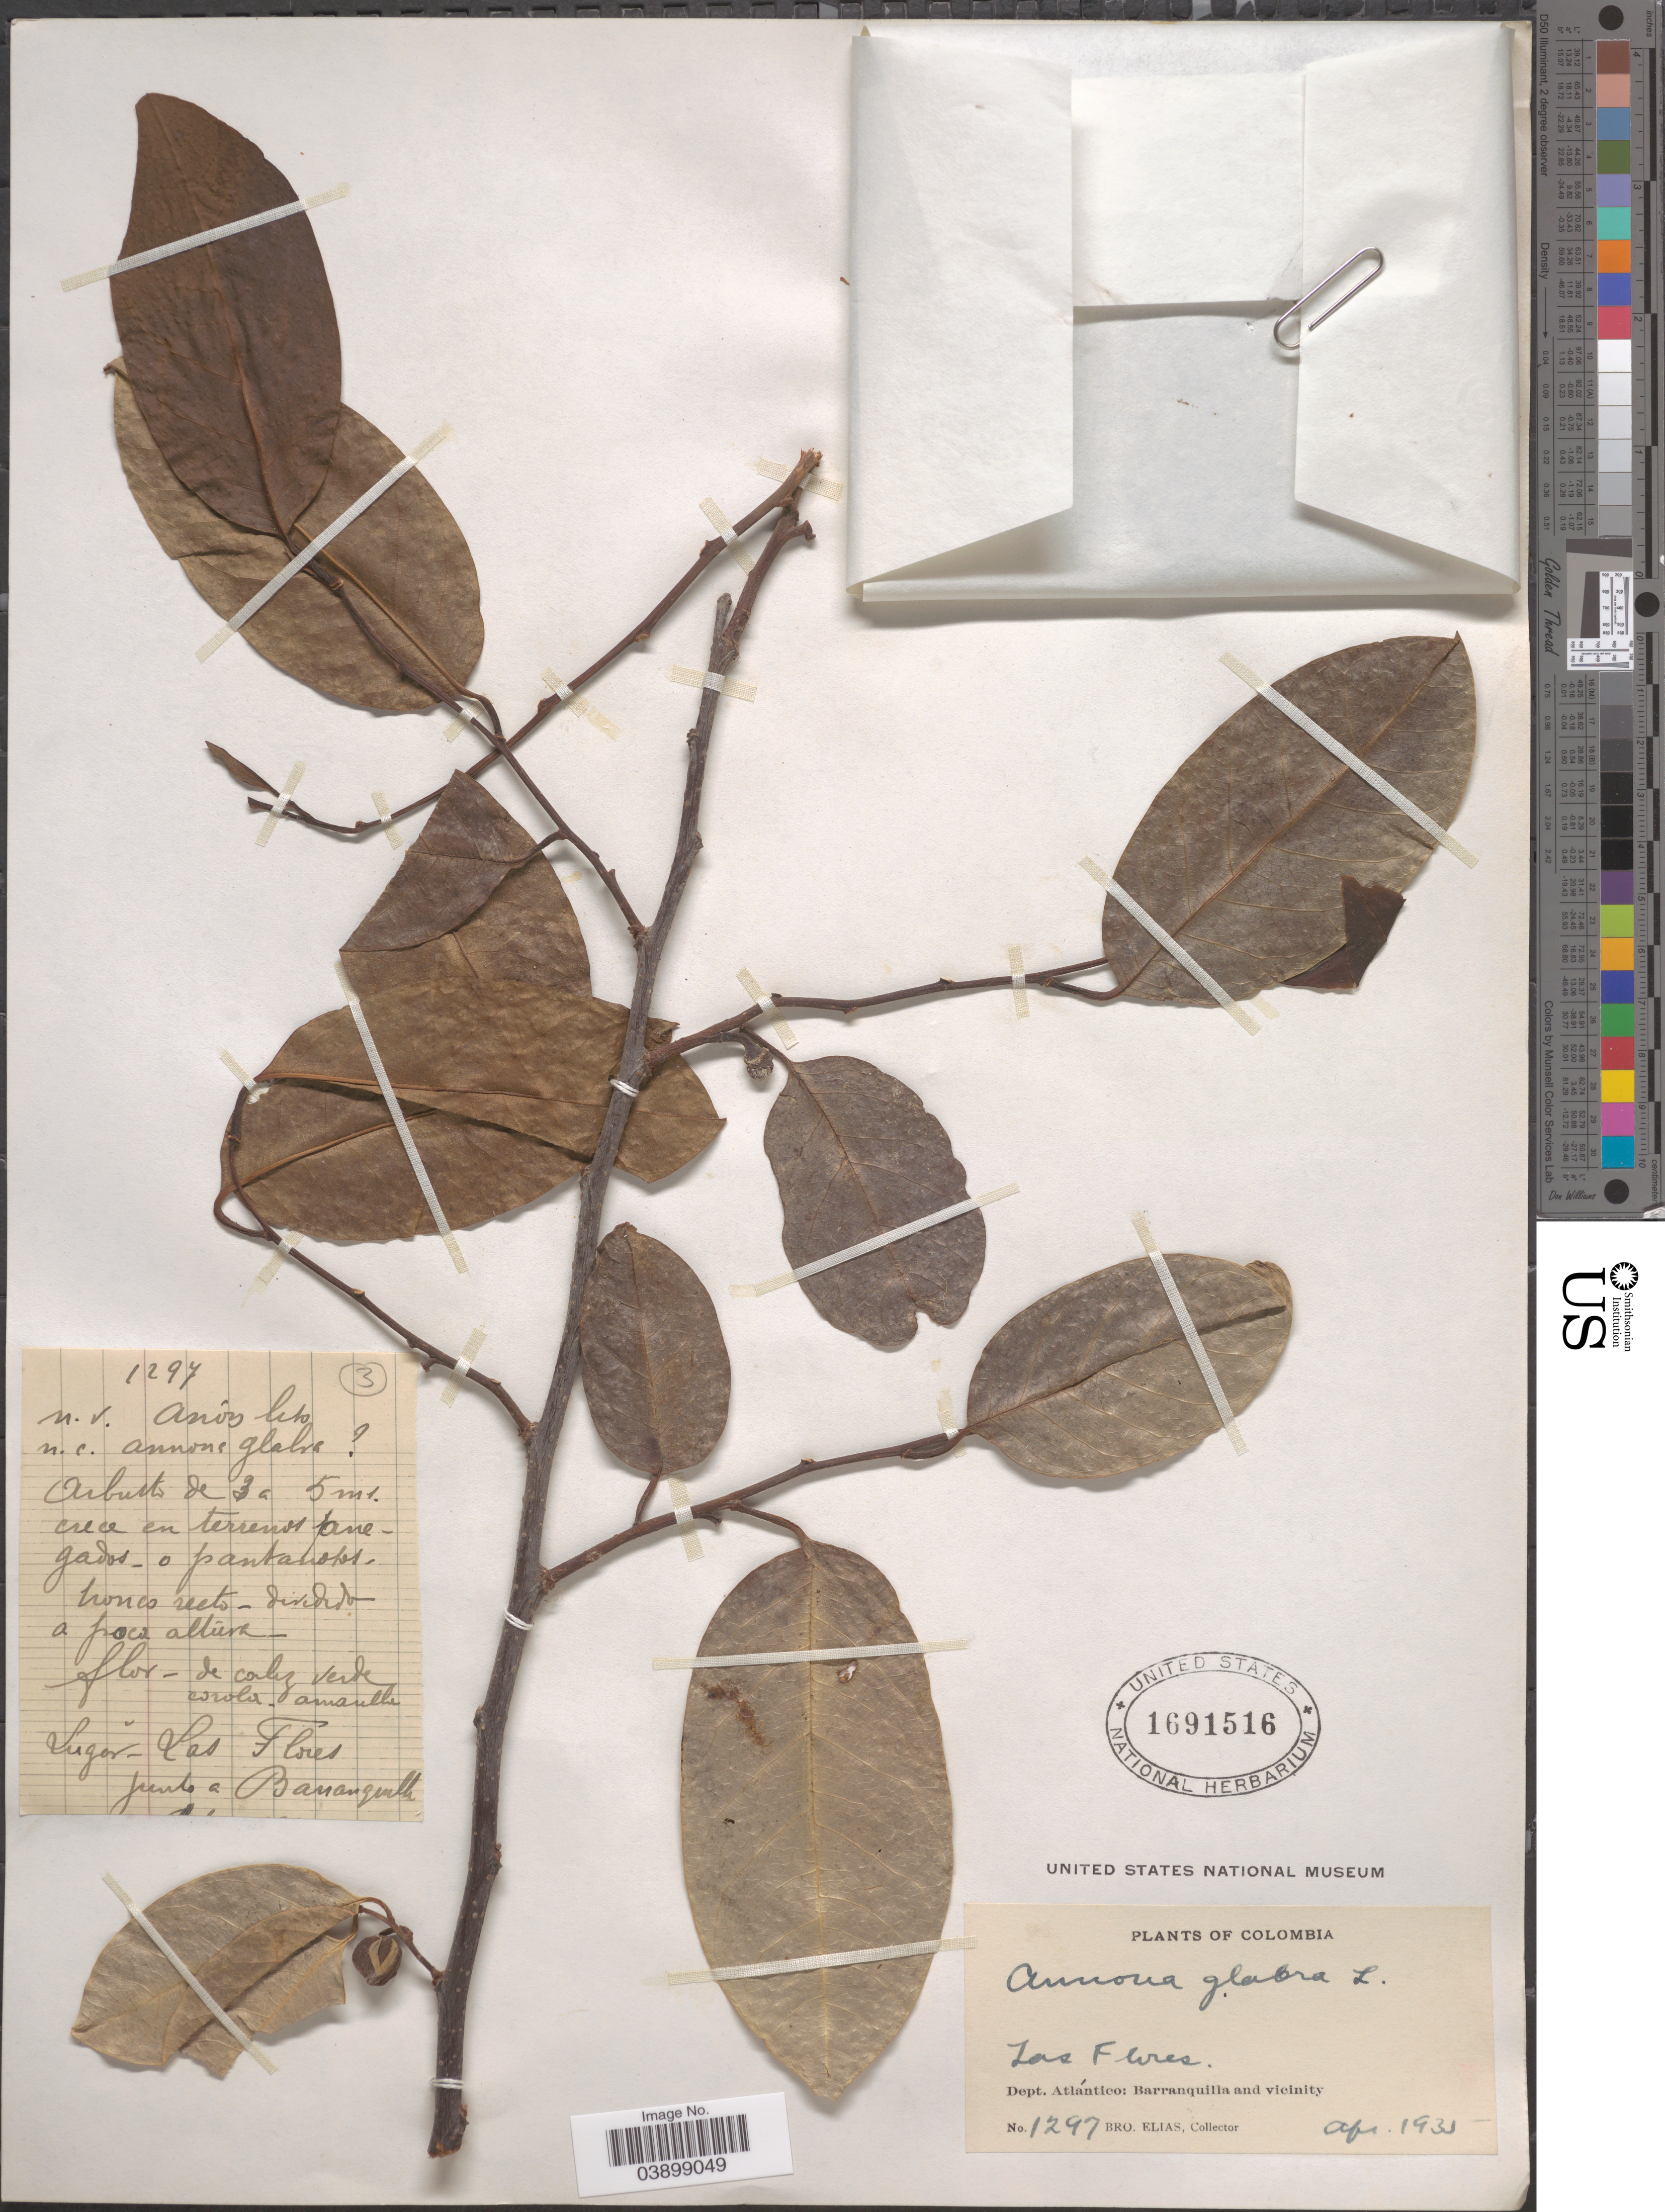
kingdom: Plantae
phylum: Tracheophyta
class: Magnoliopsida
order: Magnoliales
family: Annonaceae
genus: Annona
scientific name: Annona glabra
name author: L.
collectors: Bro. Elias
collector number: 1297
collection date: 1935-04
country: Colombia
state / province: Atlántico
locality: Dept. Atlántico: Barranquilla and vicinity.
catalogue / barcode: US 1691516